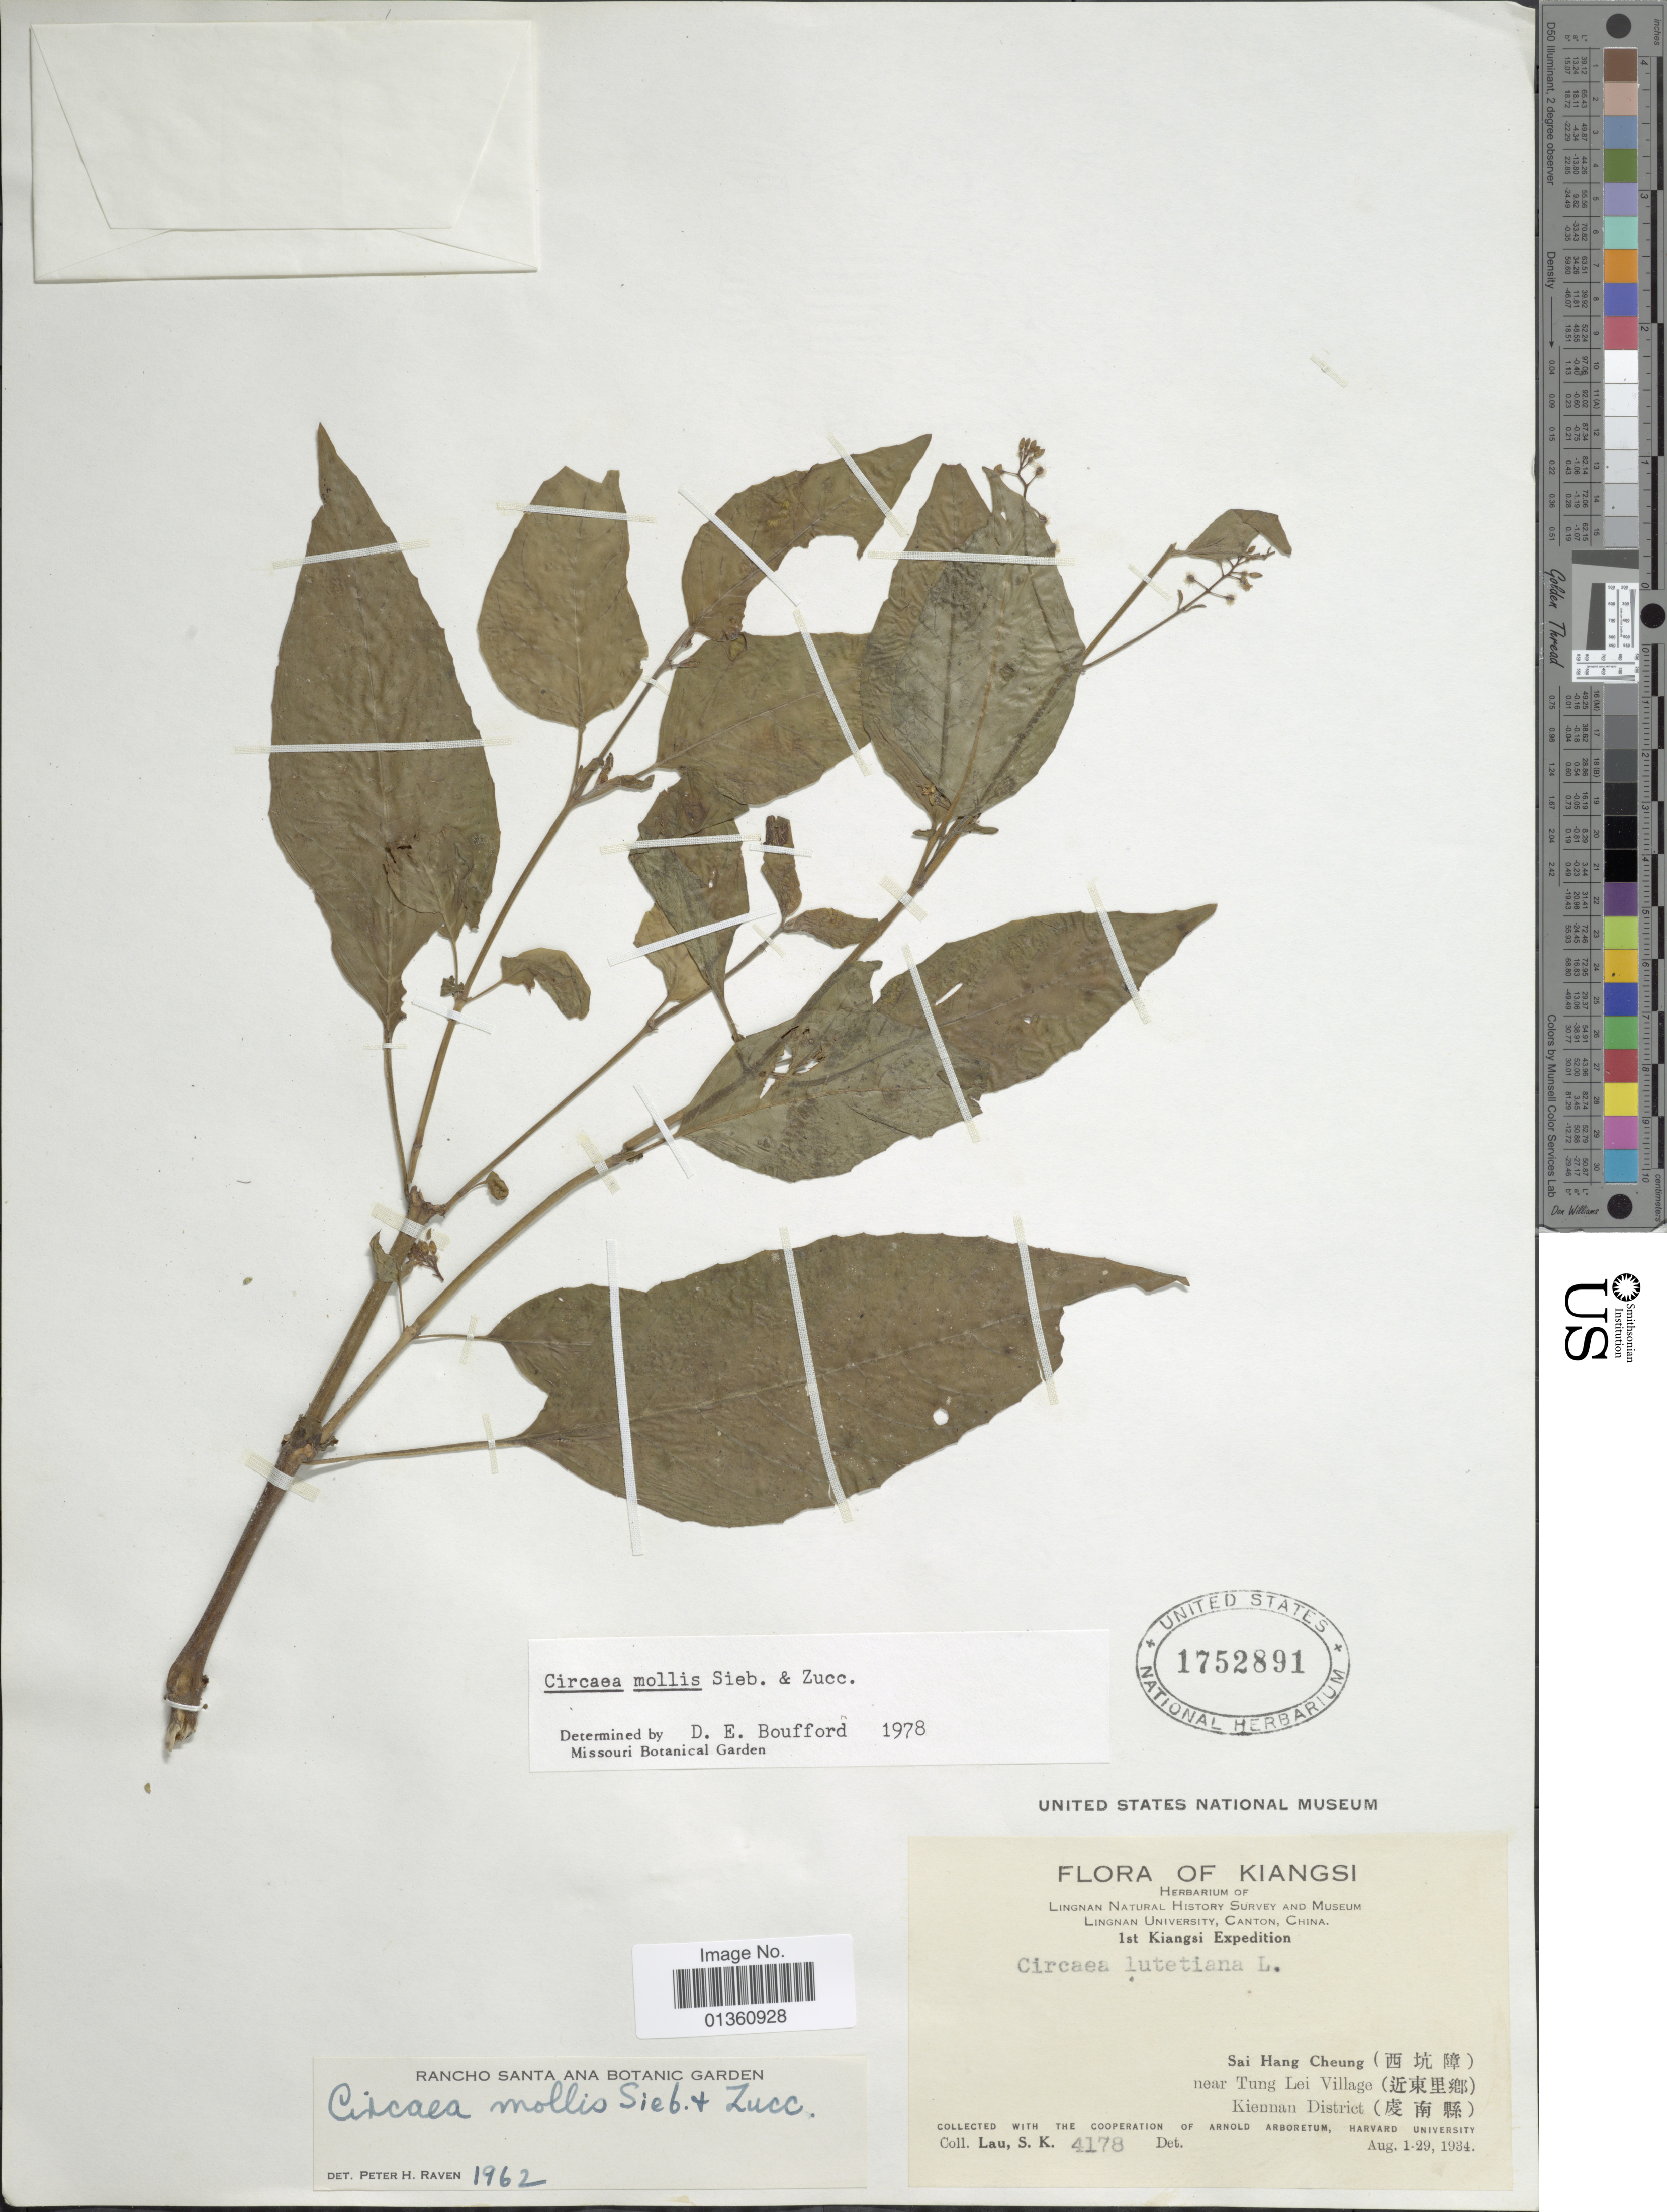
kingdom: Plantae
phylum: Tracheophyta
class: Magnoliopsida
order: Myrtales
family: Onagraceae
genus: Circaea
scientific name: Circaea mollis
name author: Siebold & Zucc.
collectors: S. K. Lau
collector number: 4178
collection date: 1934-08-01/1934-08-29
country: China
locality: Kiangsi. Sai Hang Cheung (X) near Tung Lei Village (X), Kiennan district (X)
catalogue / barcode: US 1752891